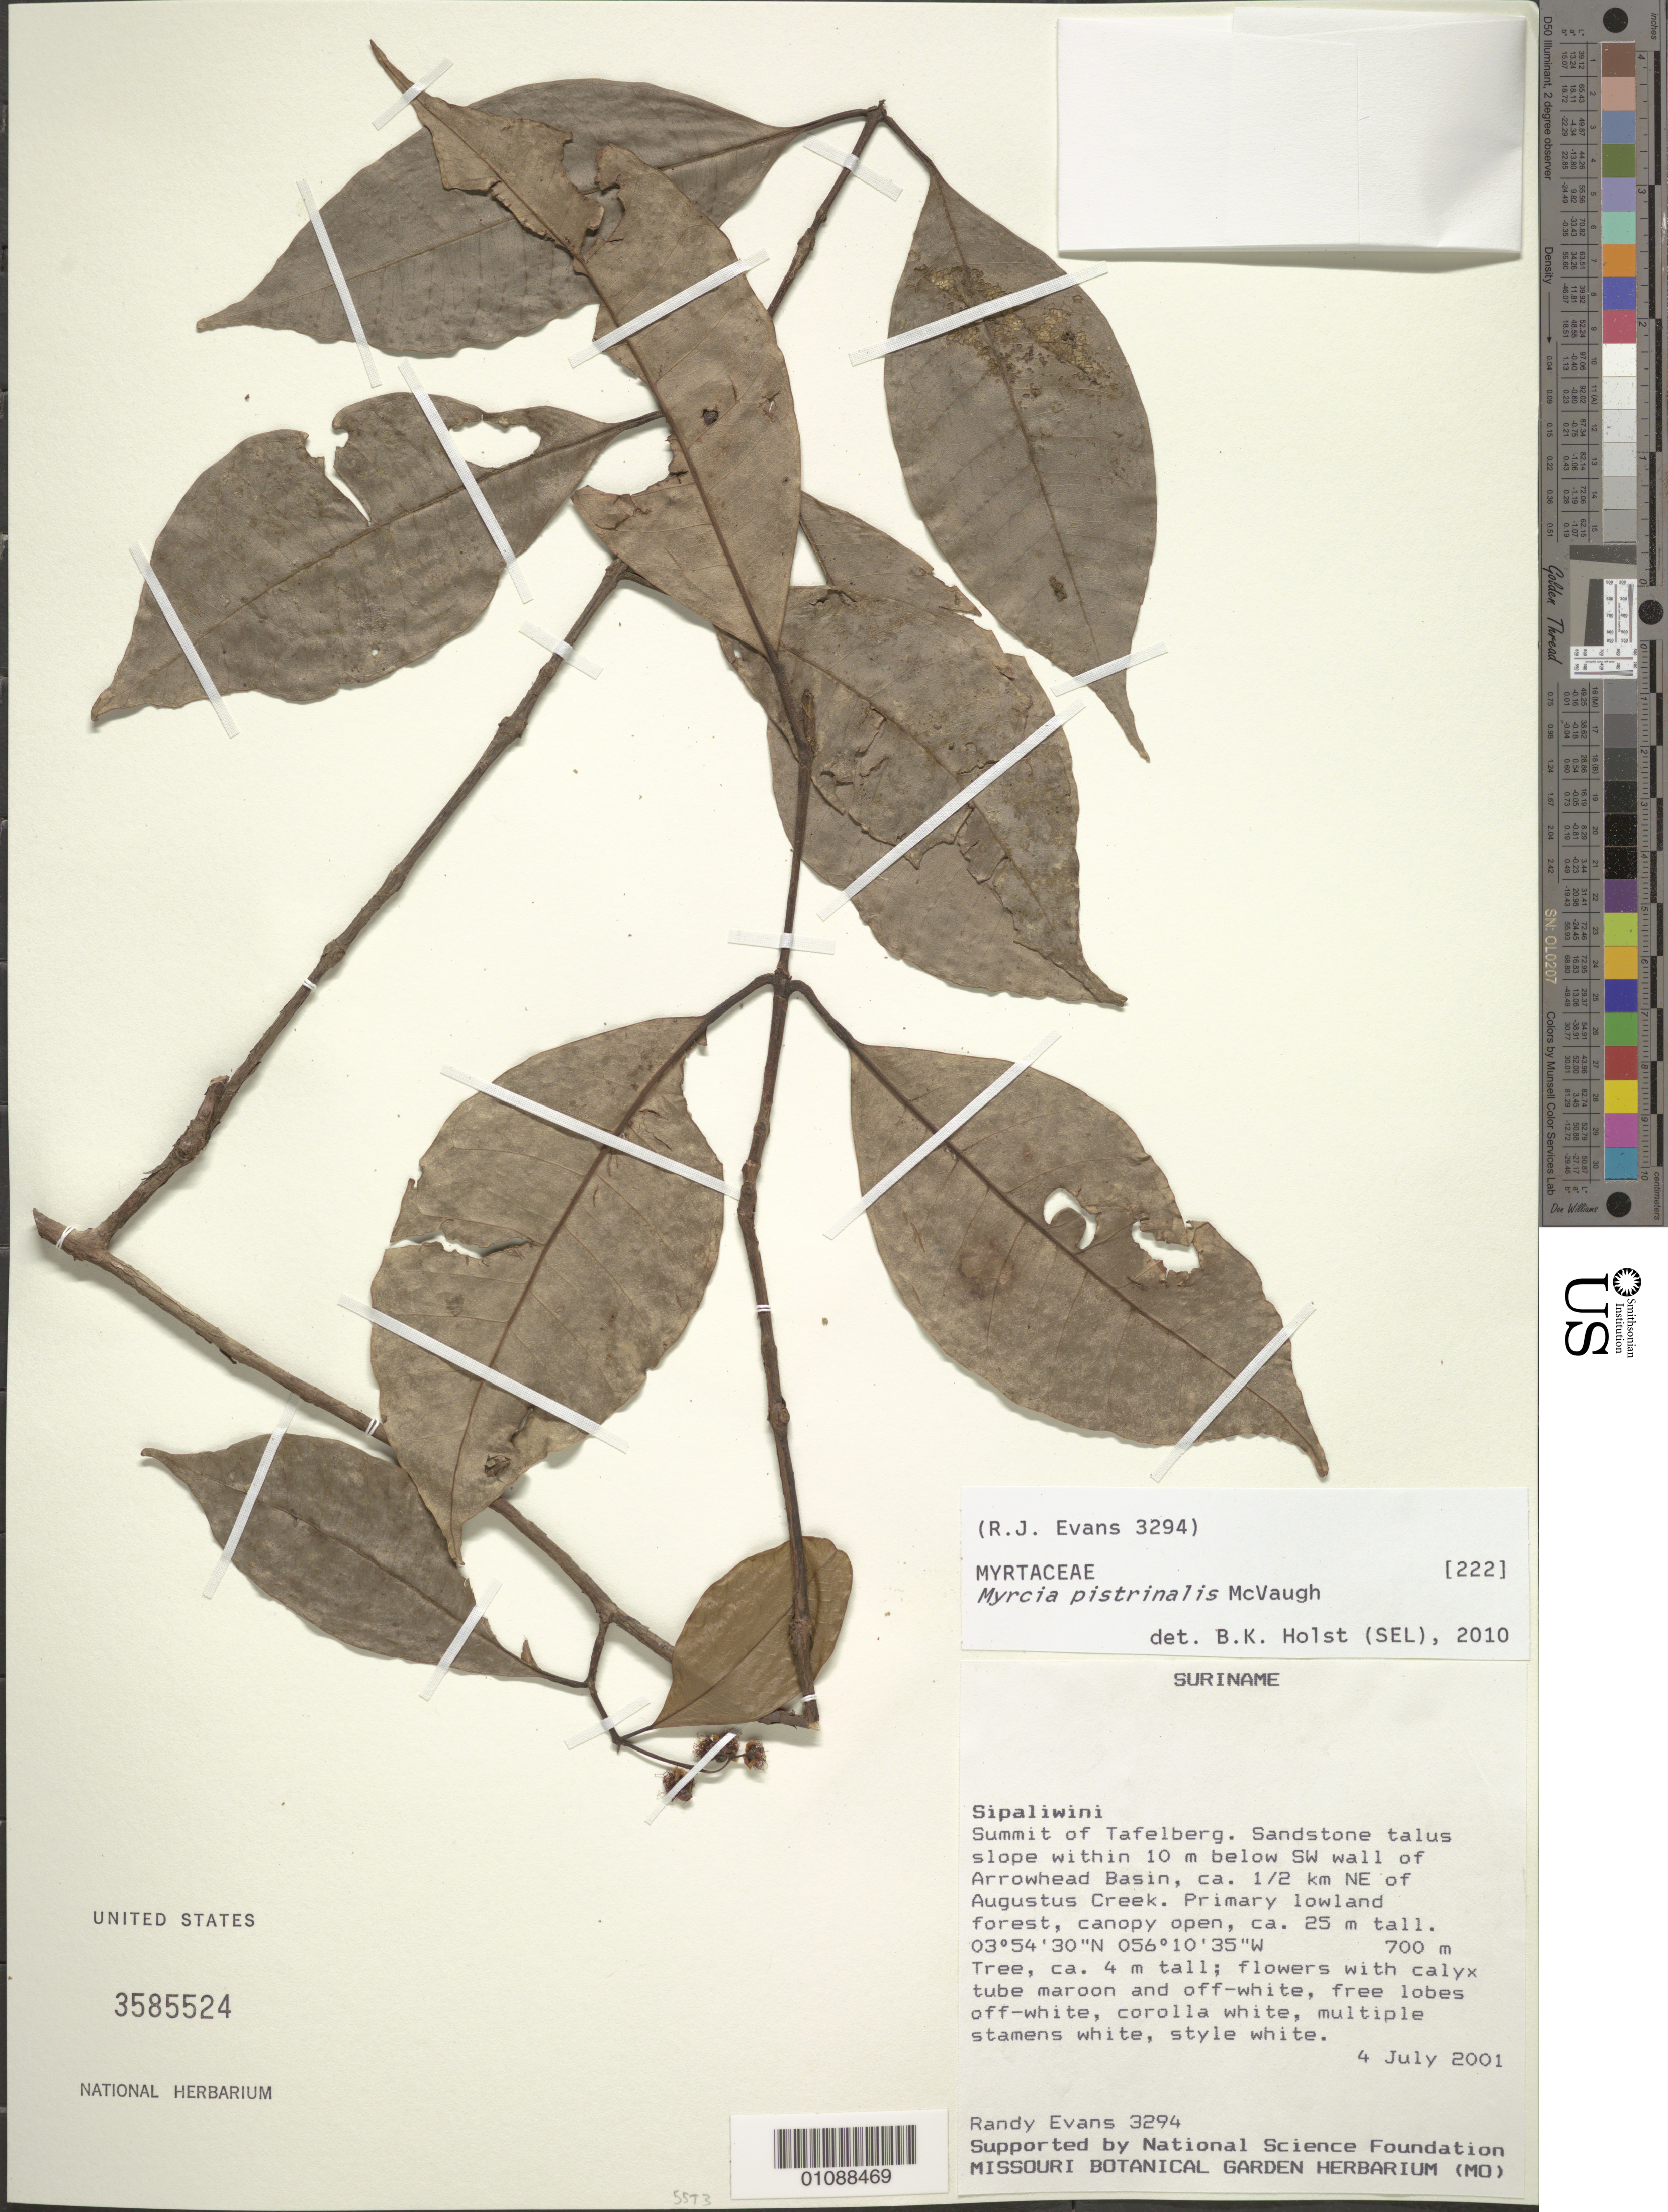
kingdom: Plantae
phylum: Tracheophyta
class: Magnoliopsida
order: Myrtales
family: Myrtaceae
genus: Myrcia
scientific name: Myrcia pistrinalis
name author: McVaugh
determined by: Holst, Bruce K.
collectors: R. Evans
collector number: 3294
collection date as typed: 4-Jul-01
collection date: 2001-07-04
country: Suriname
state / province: Sipaliwini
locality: Tafelberg summit. Sandstone talus slope within 10m below SW wall of Arrowhead Basin, ca 0.5 km NE of Augustus Creek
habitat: Primary lowland forest, canopy open, ca. 25 m tall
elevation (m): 700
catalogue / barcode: US 3585524